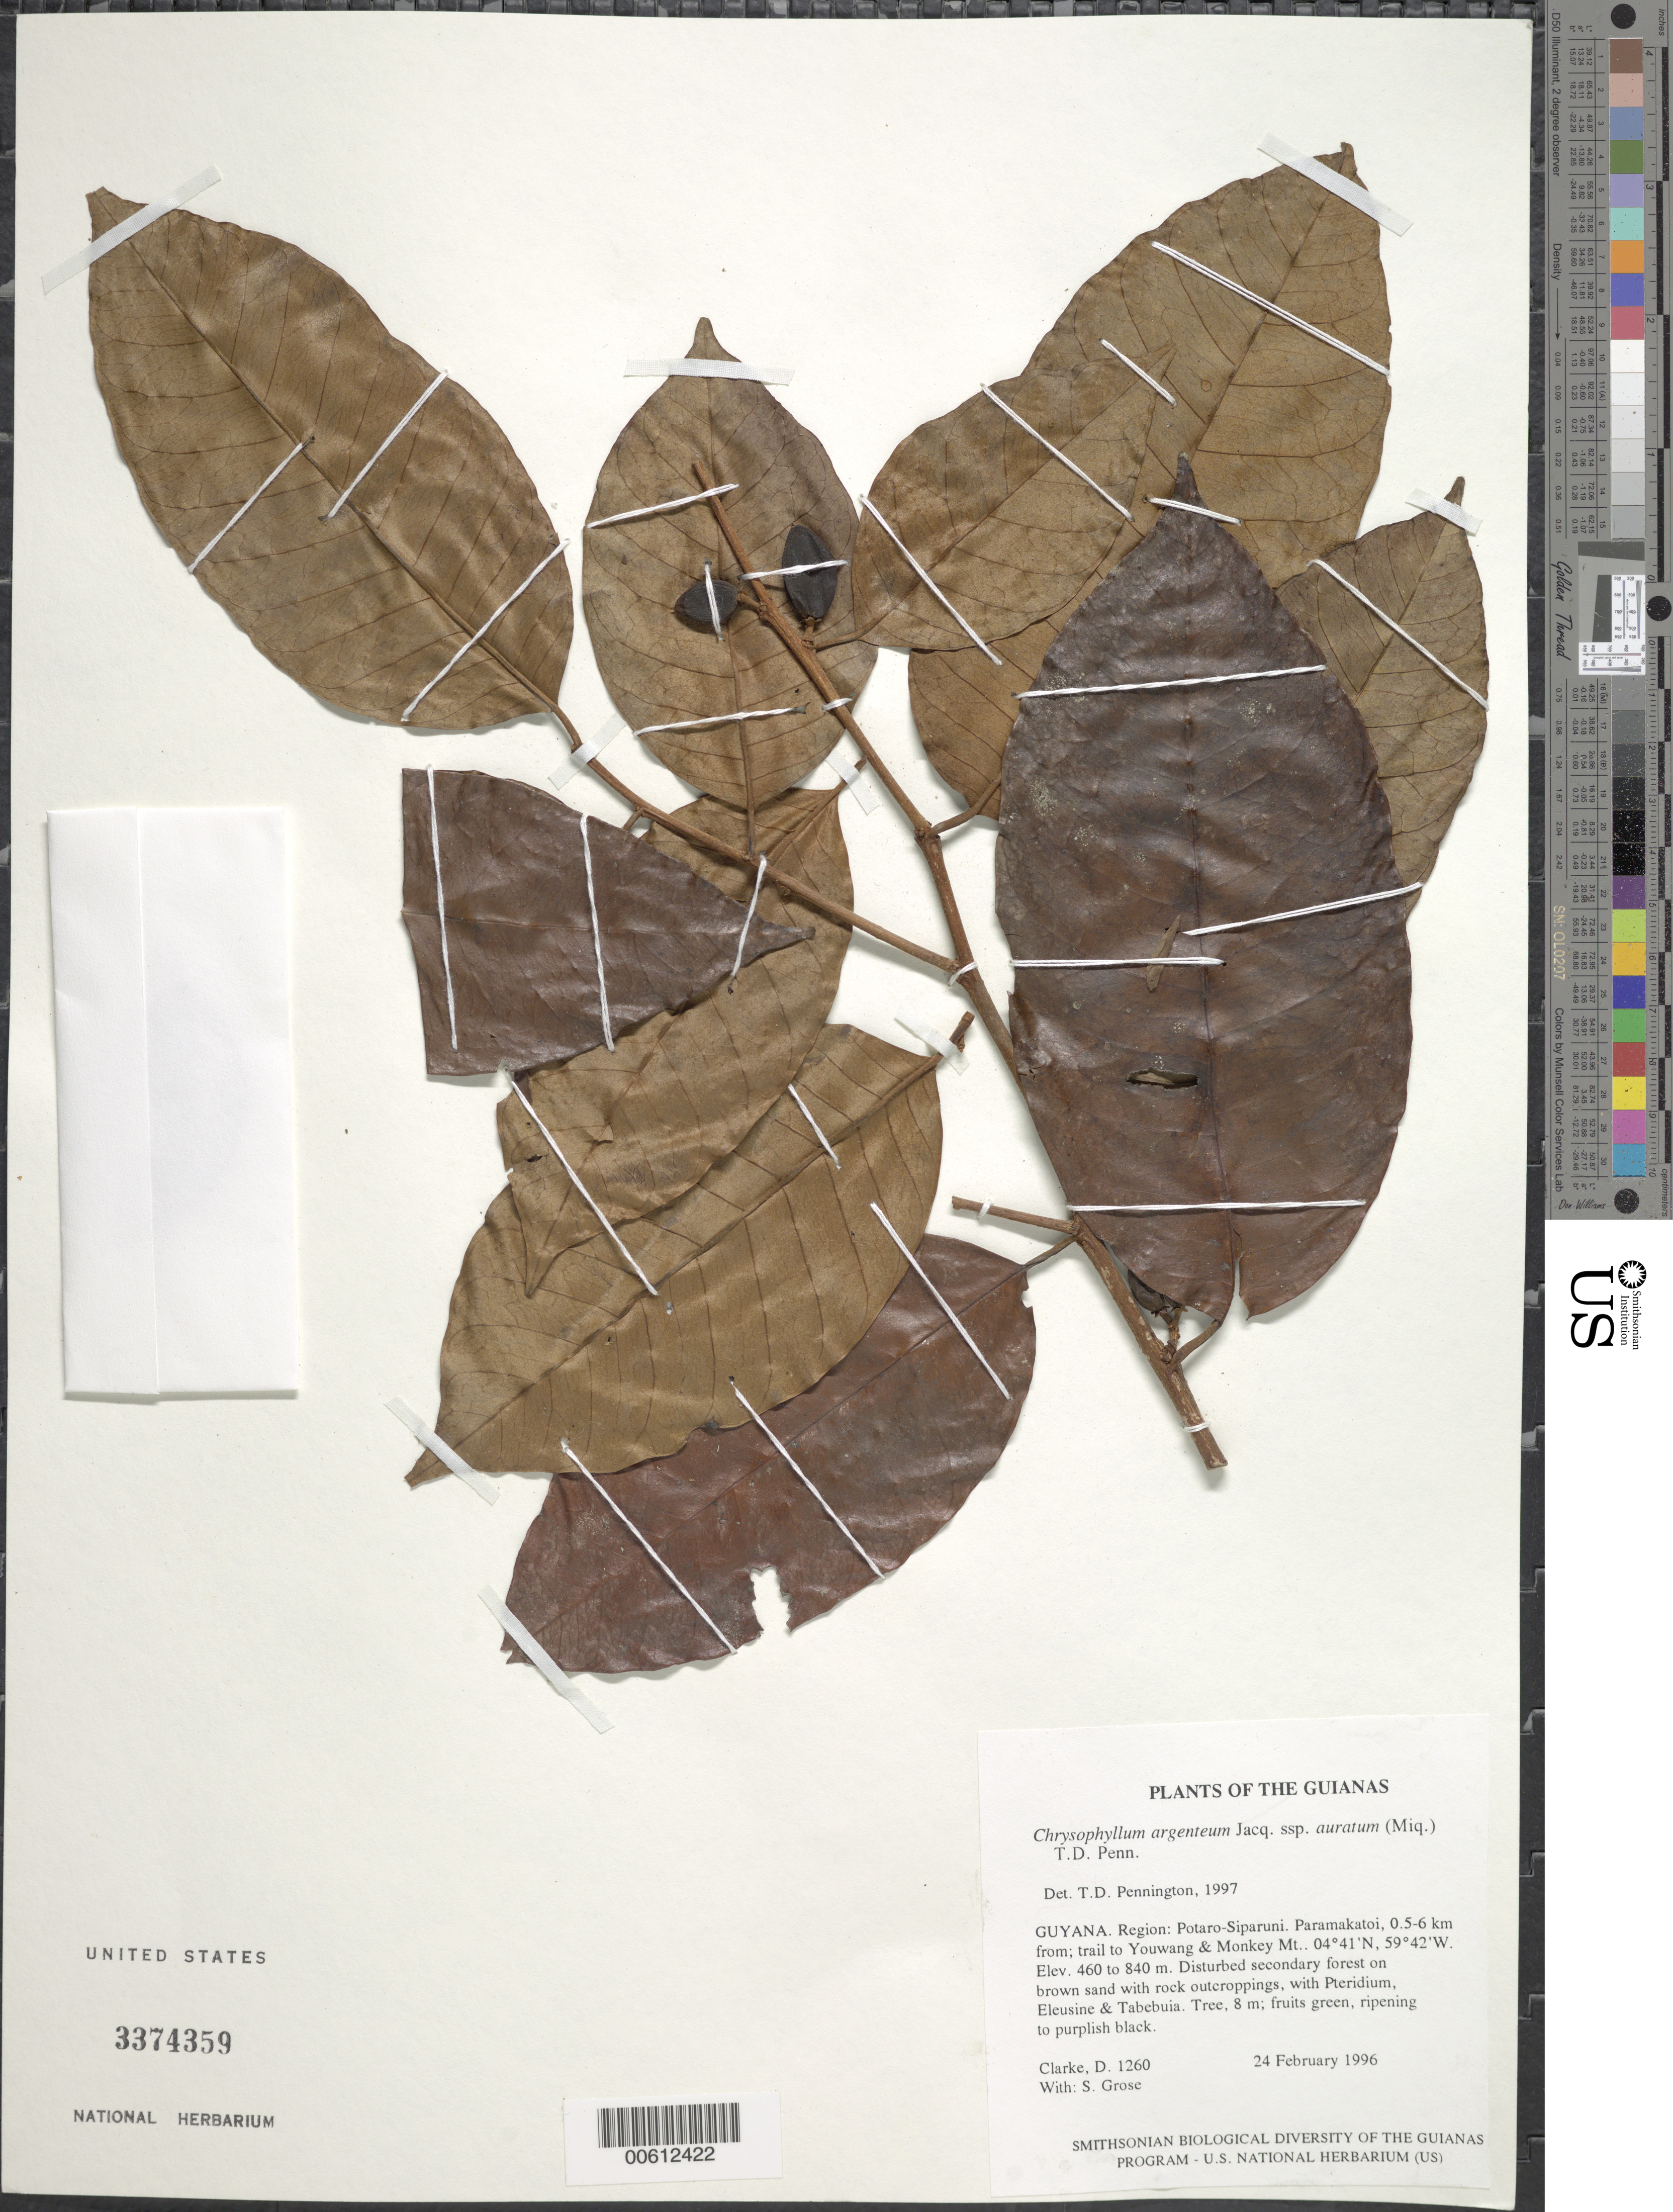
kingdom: Plantae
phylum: Tracheophyta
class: Magnoliopsida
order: Ericales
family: Sapotaceae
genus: Chrysophyllum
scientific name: Chrysophyllum argenteum subsp. auratum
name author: (Miq.) T.D. Penn.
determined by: Pennington, T. D., (K)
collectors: H. D. Clarke & S. Grose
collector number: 1260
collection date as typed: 24 February 1996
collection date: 1996-02-24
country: Guyana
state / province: Potaro-Siparuni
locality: Paramakatoi, 0.5-6 km from; trail to Youwang & Monkey Mt.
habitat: Disturbed secondary forest on brown sand with rock outcroppings, with Pteridium, Eleusine & Tabebuia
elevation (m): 460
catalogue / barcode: US 3374359